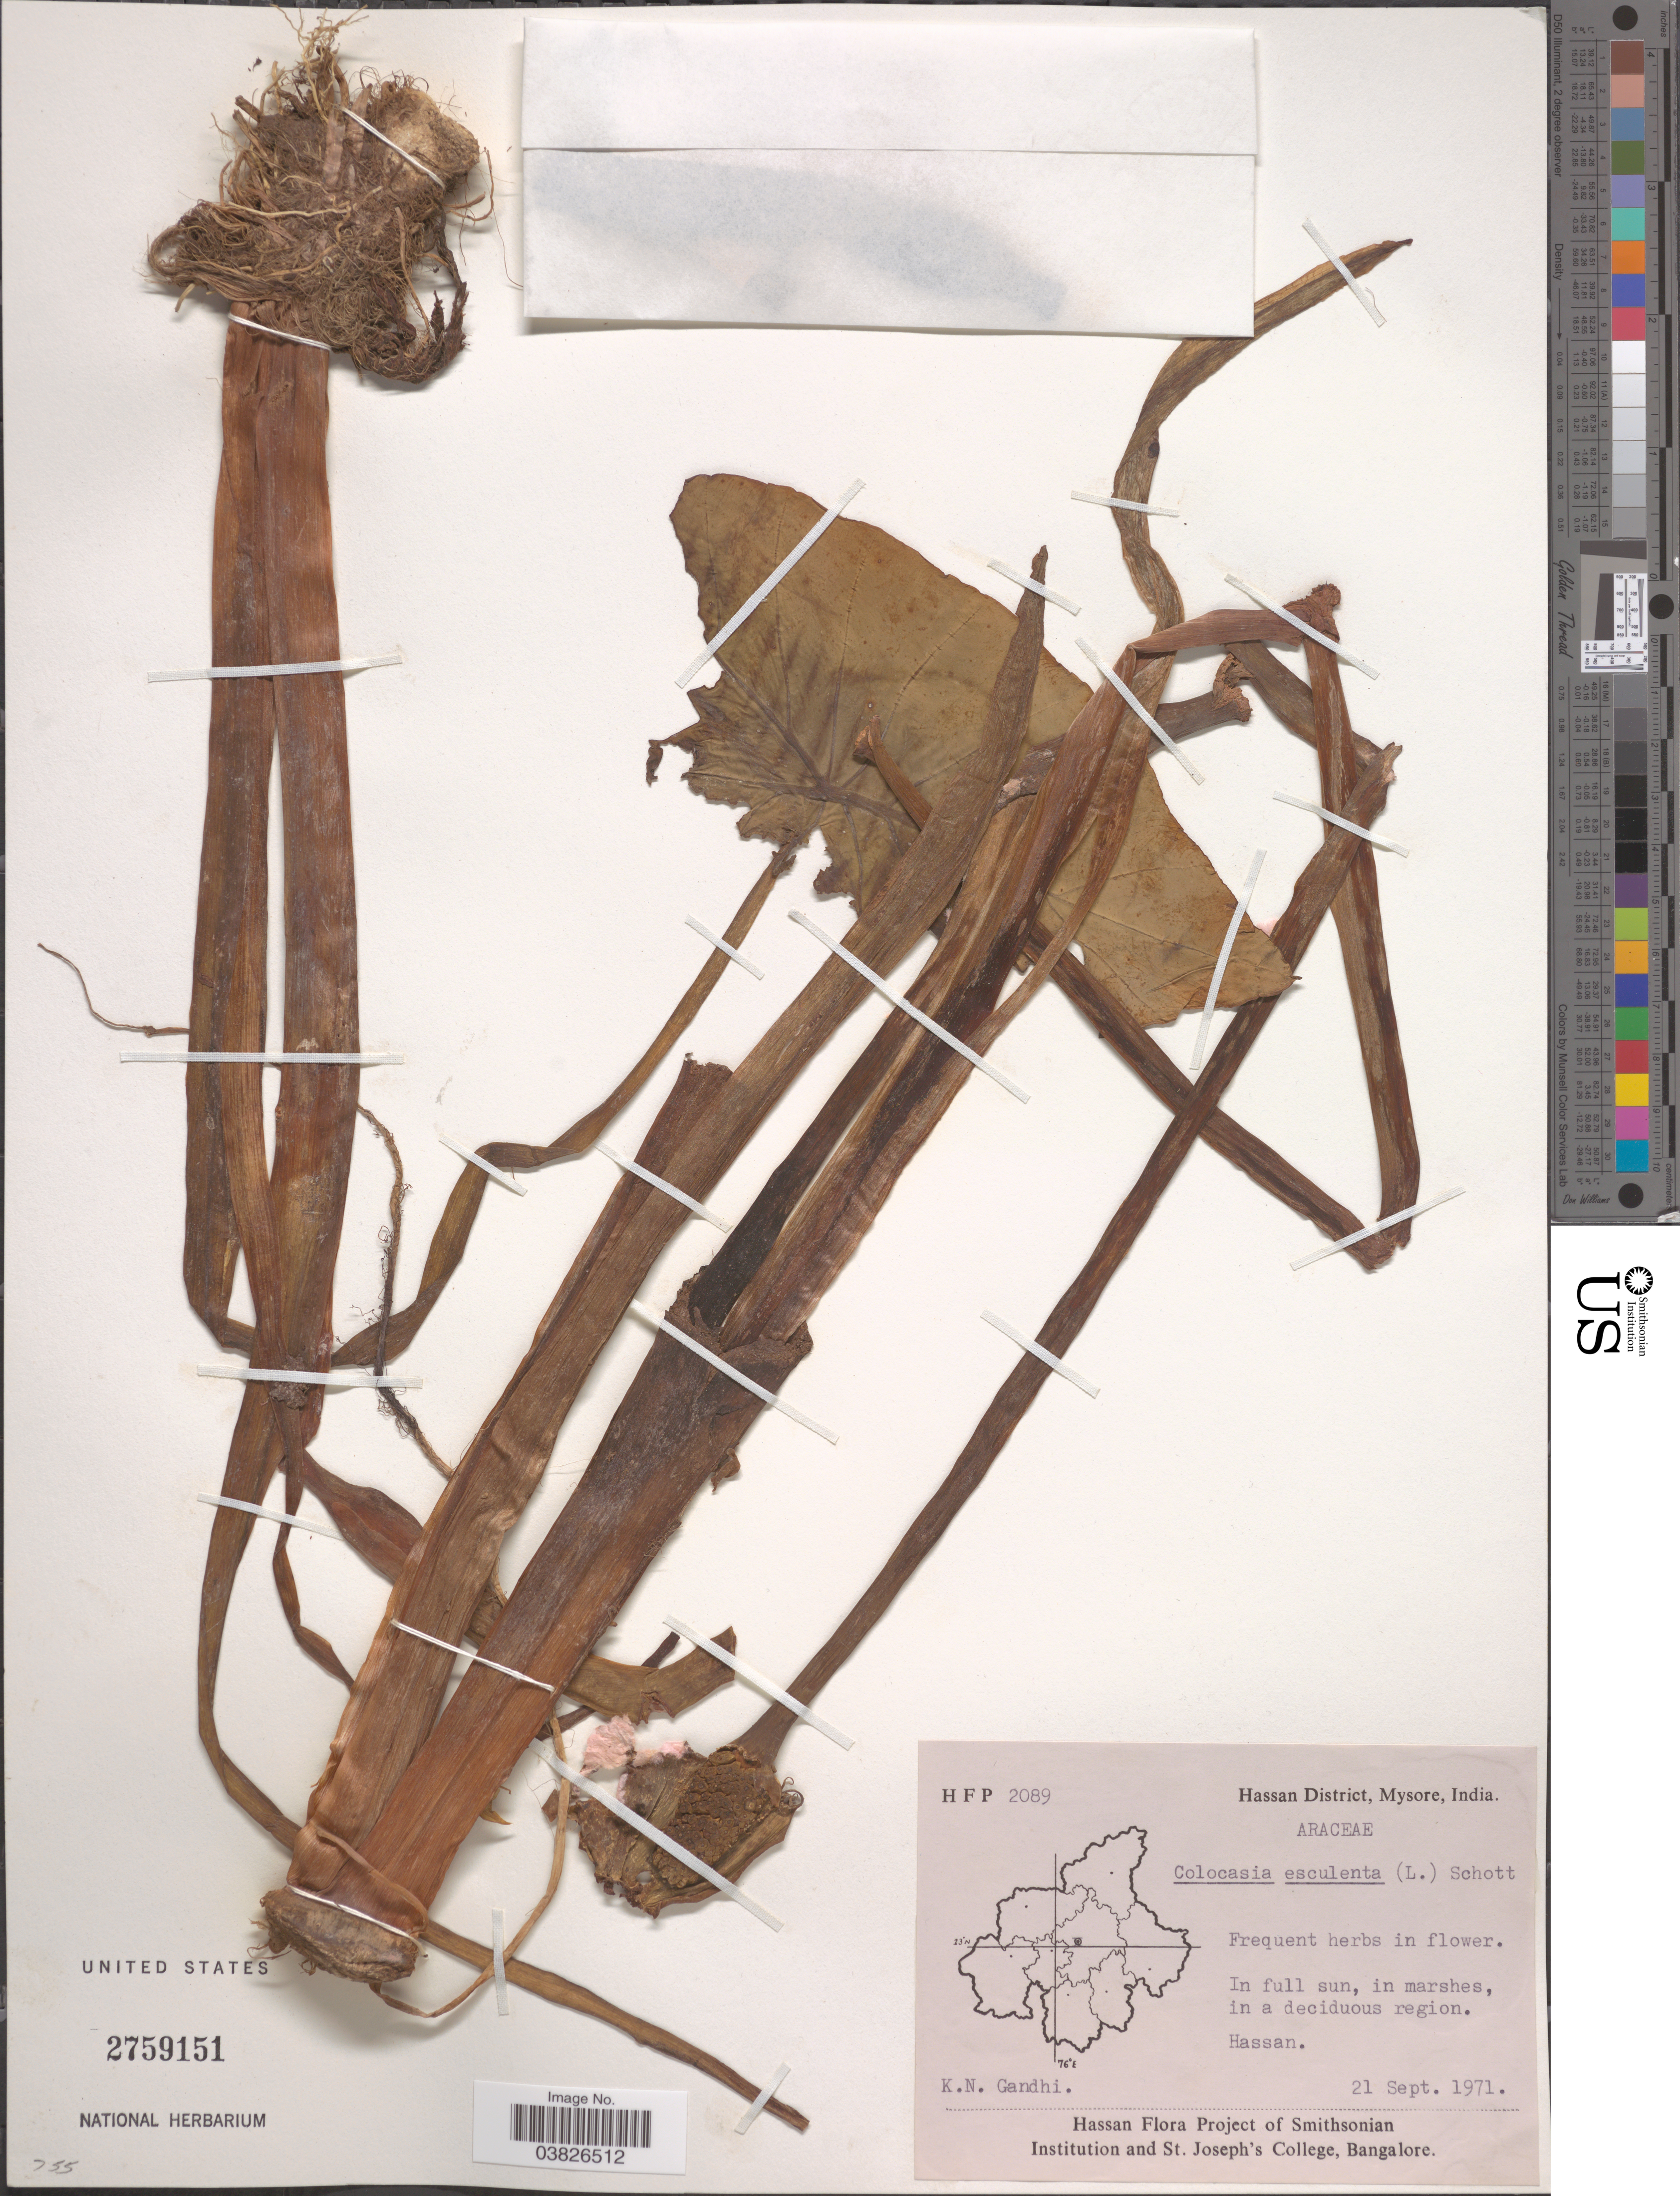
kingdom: Plantae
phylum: Tracheophyta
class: Liliopsida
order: Alismatales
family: Araceae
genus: Colocasia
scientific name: Colocasia esculenta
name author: (L.) Schott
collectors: K. N. Gandhi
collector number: HFP 2089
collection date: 1971-09-21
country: India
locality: Hassan District, Mysore. Hassan.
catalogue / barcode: US 2759151